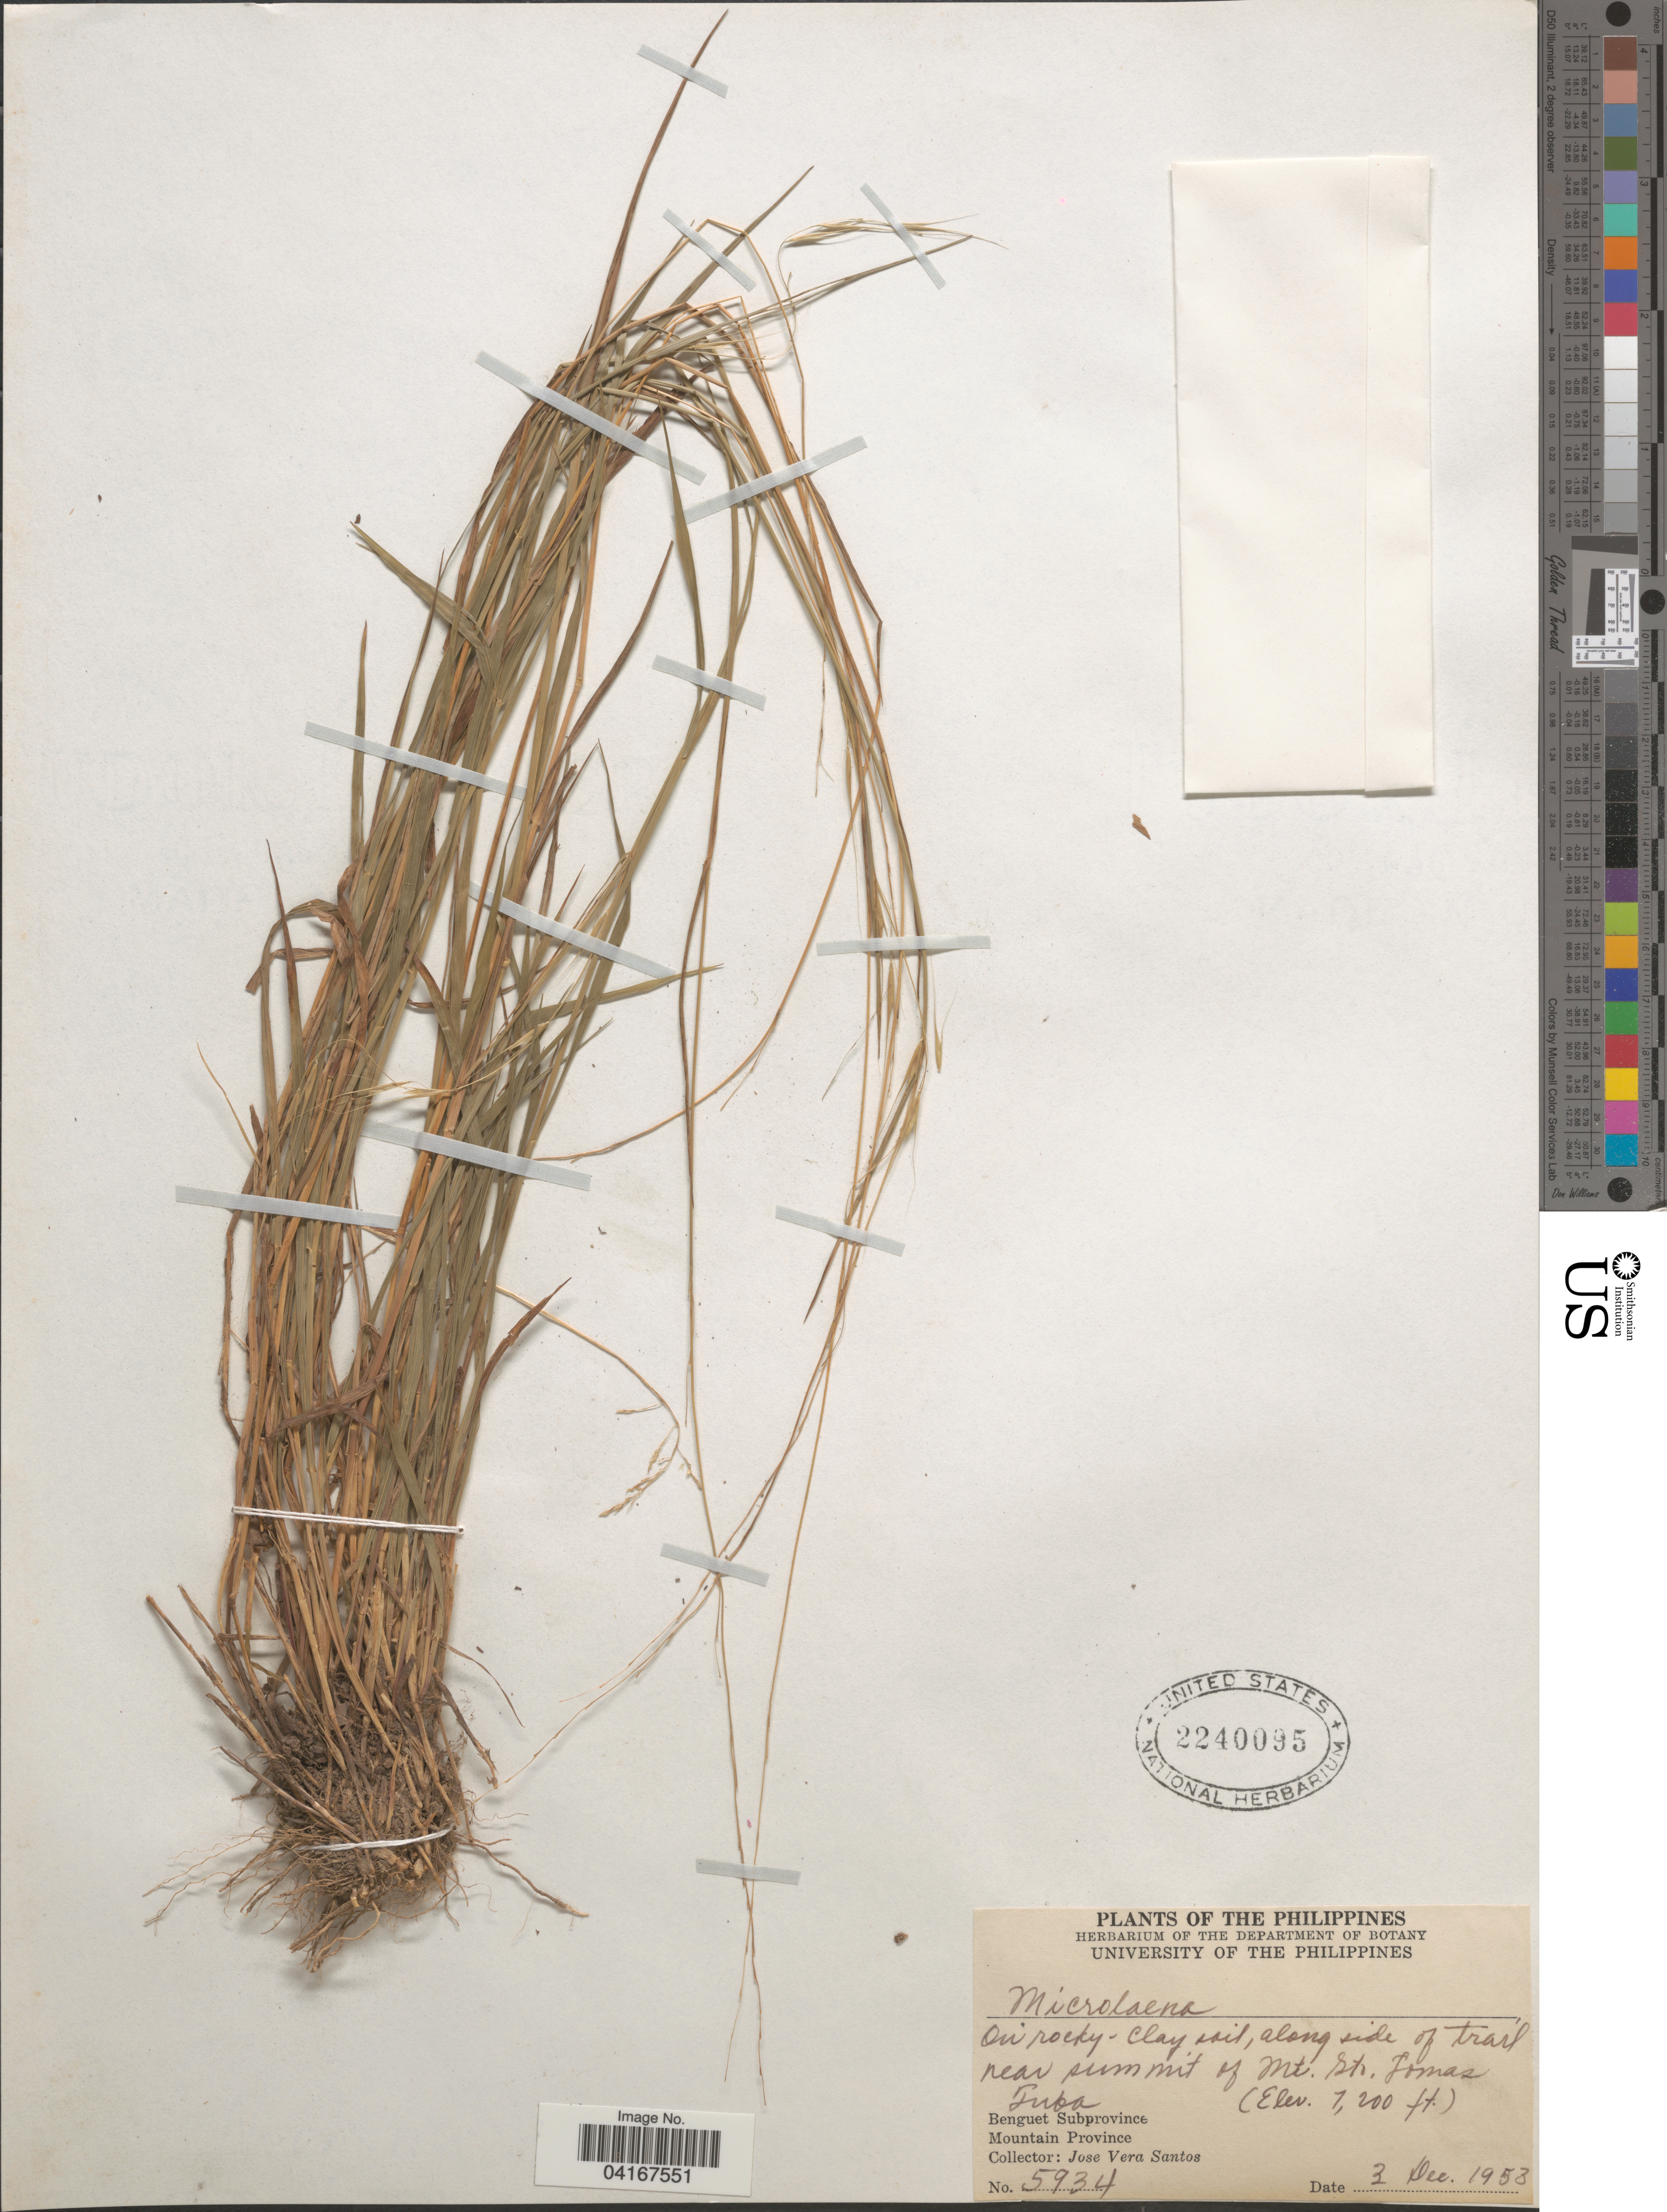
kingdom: Plantae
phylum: Tracheophyta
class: Liliopsida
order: Poales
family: Poaceae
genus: Microlaena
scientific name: Microlaena stipoides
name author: (Labill.) R. Br.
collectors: J. Santos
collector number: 5934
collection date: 1953-12-03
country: Philippines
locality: On rocky-clay soil, along side of trail near summit of Mt. St. Lomas. Tuba. Benguet Subprovince. Mountain Province.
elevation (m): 2195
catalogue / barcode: US 2240095